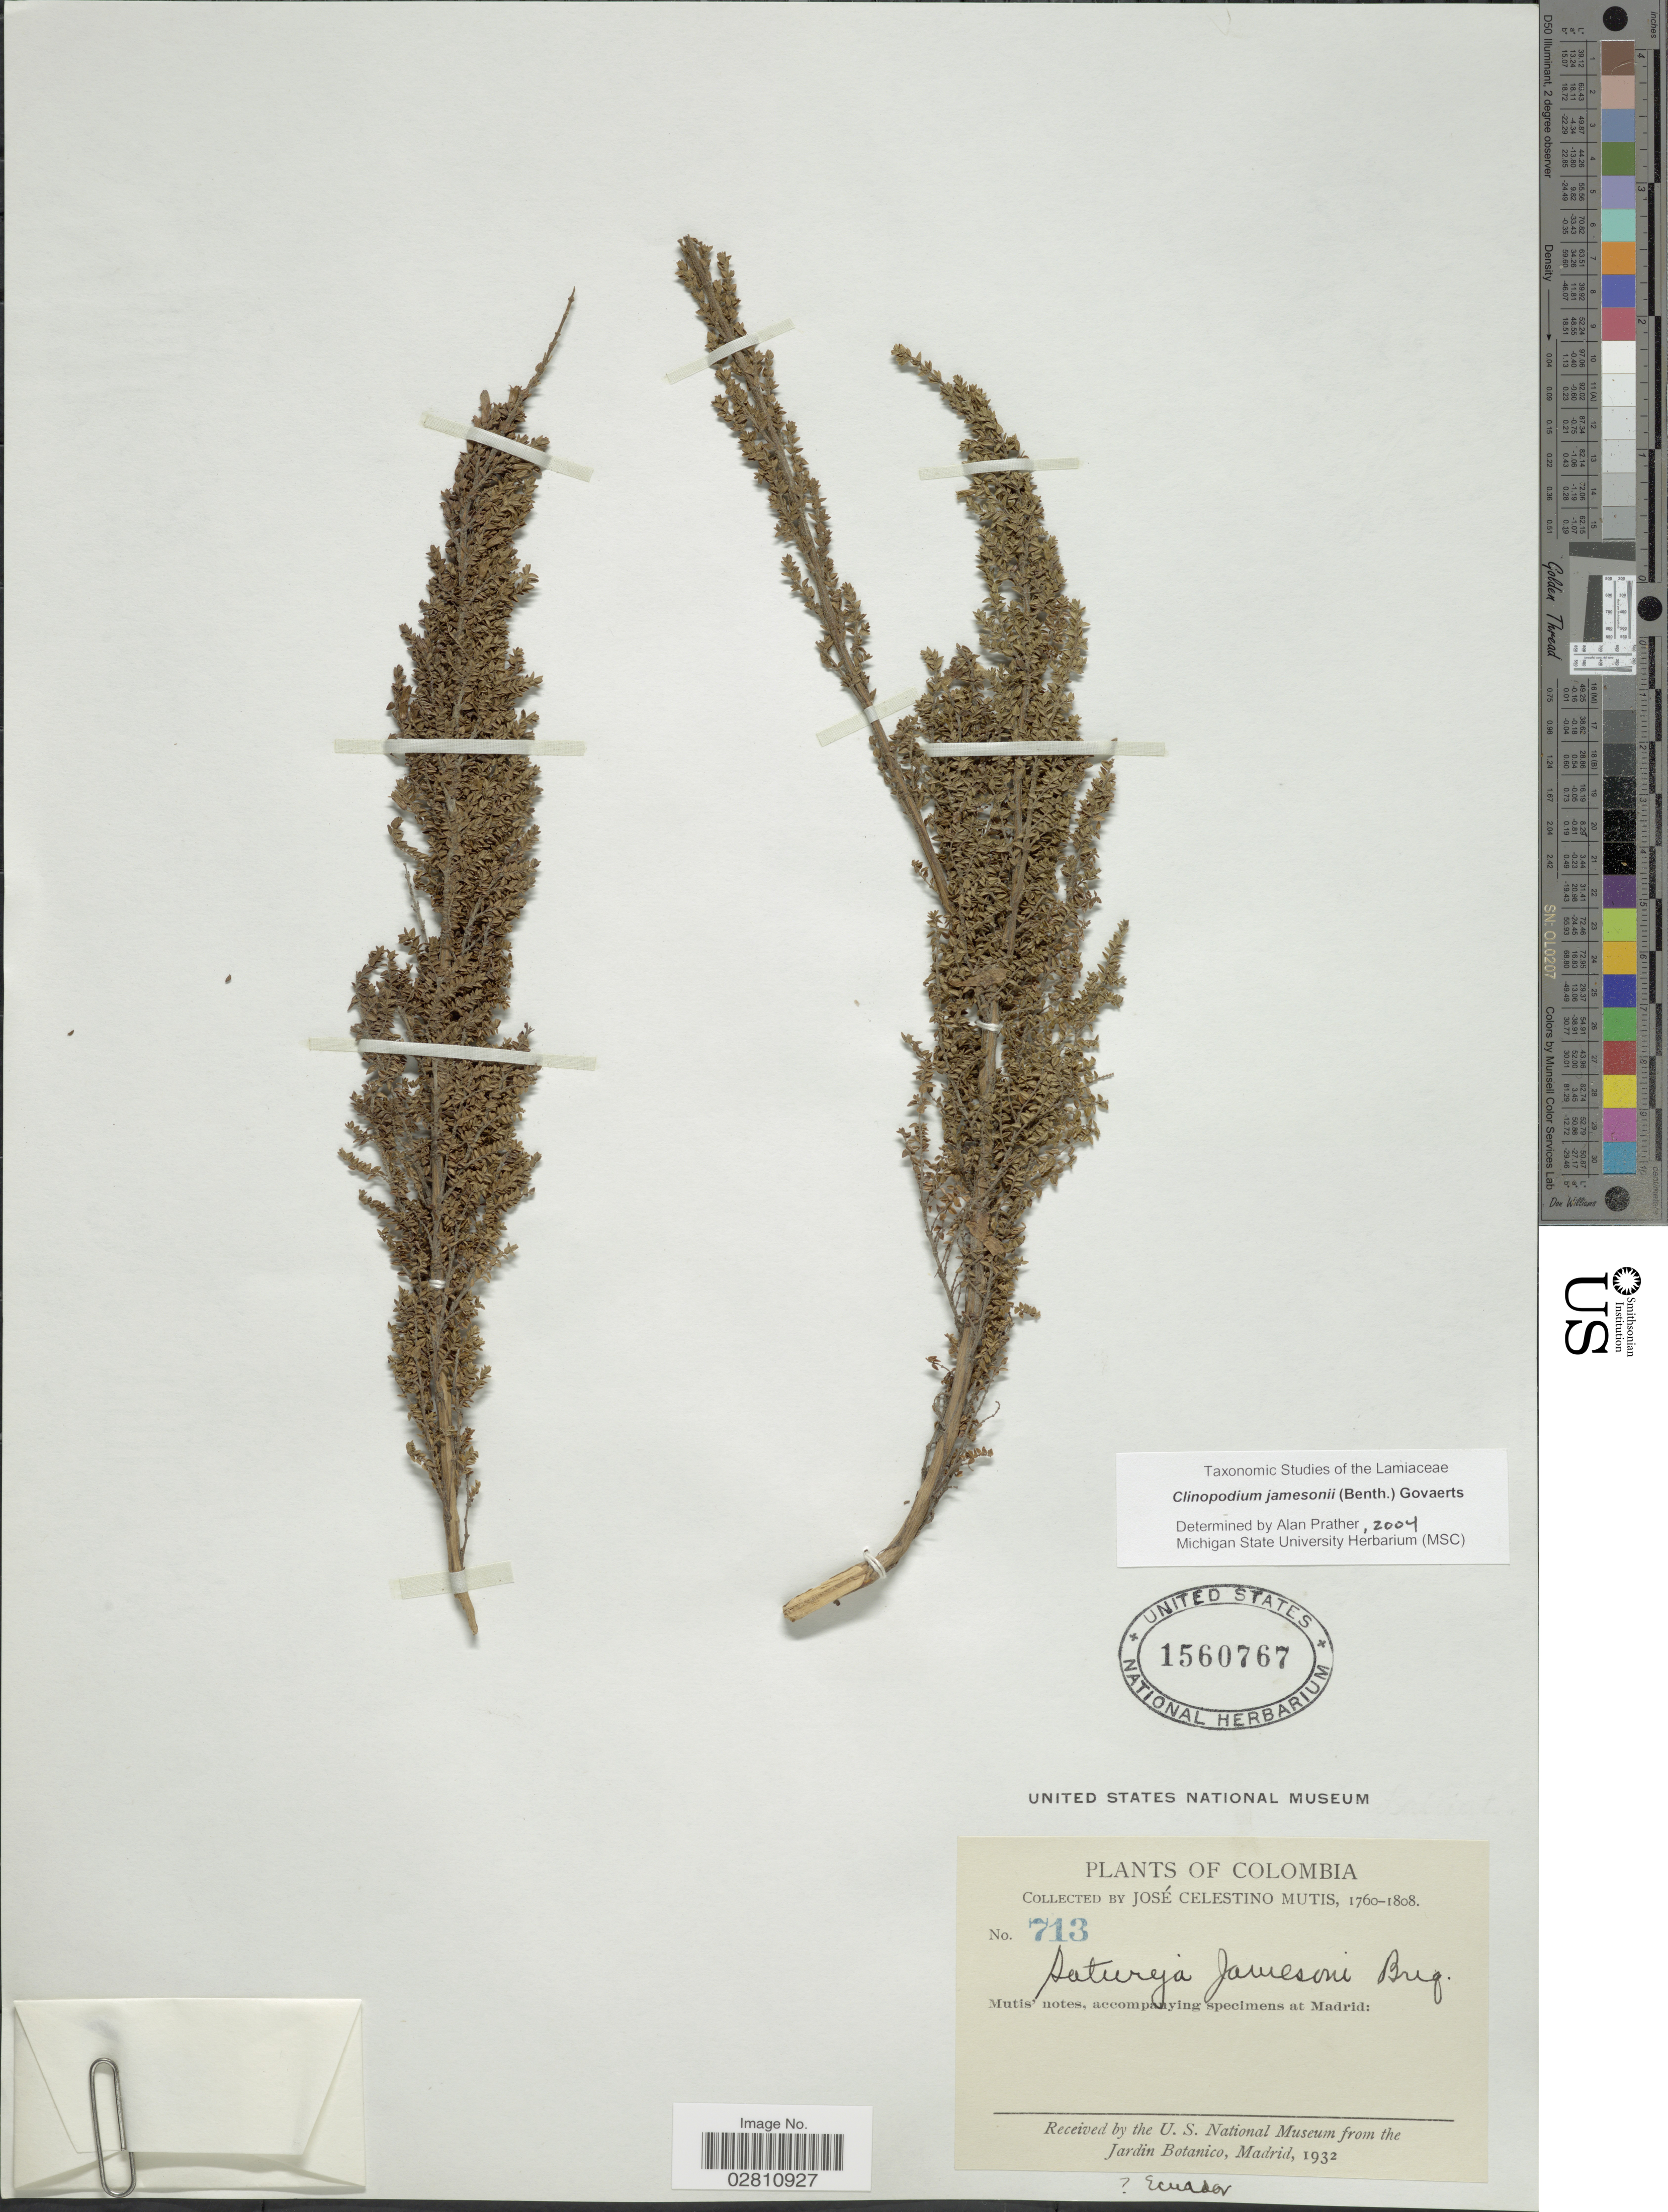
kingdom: Plantae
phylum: Tracheophyta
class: Magnoliopsida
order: Lamiales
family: Lamiaceae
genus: Clinopodium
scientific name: Clinopodium jamesonii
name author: (Benth.) Govaerts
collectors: J. C. B. Mutis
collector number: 713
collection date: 1760/1808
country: Colombia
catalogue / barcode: US 1560767